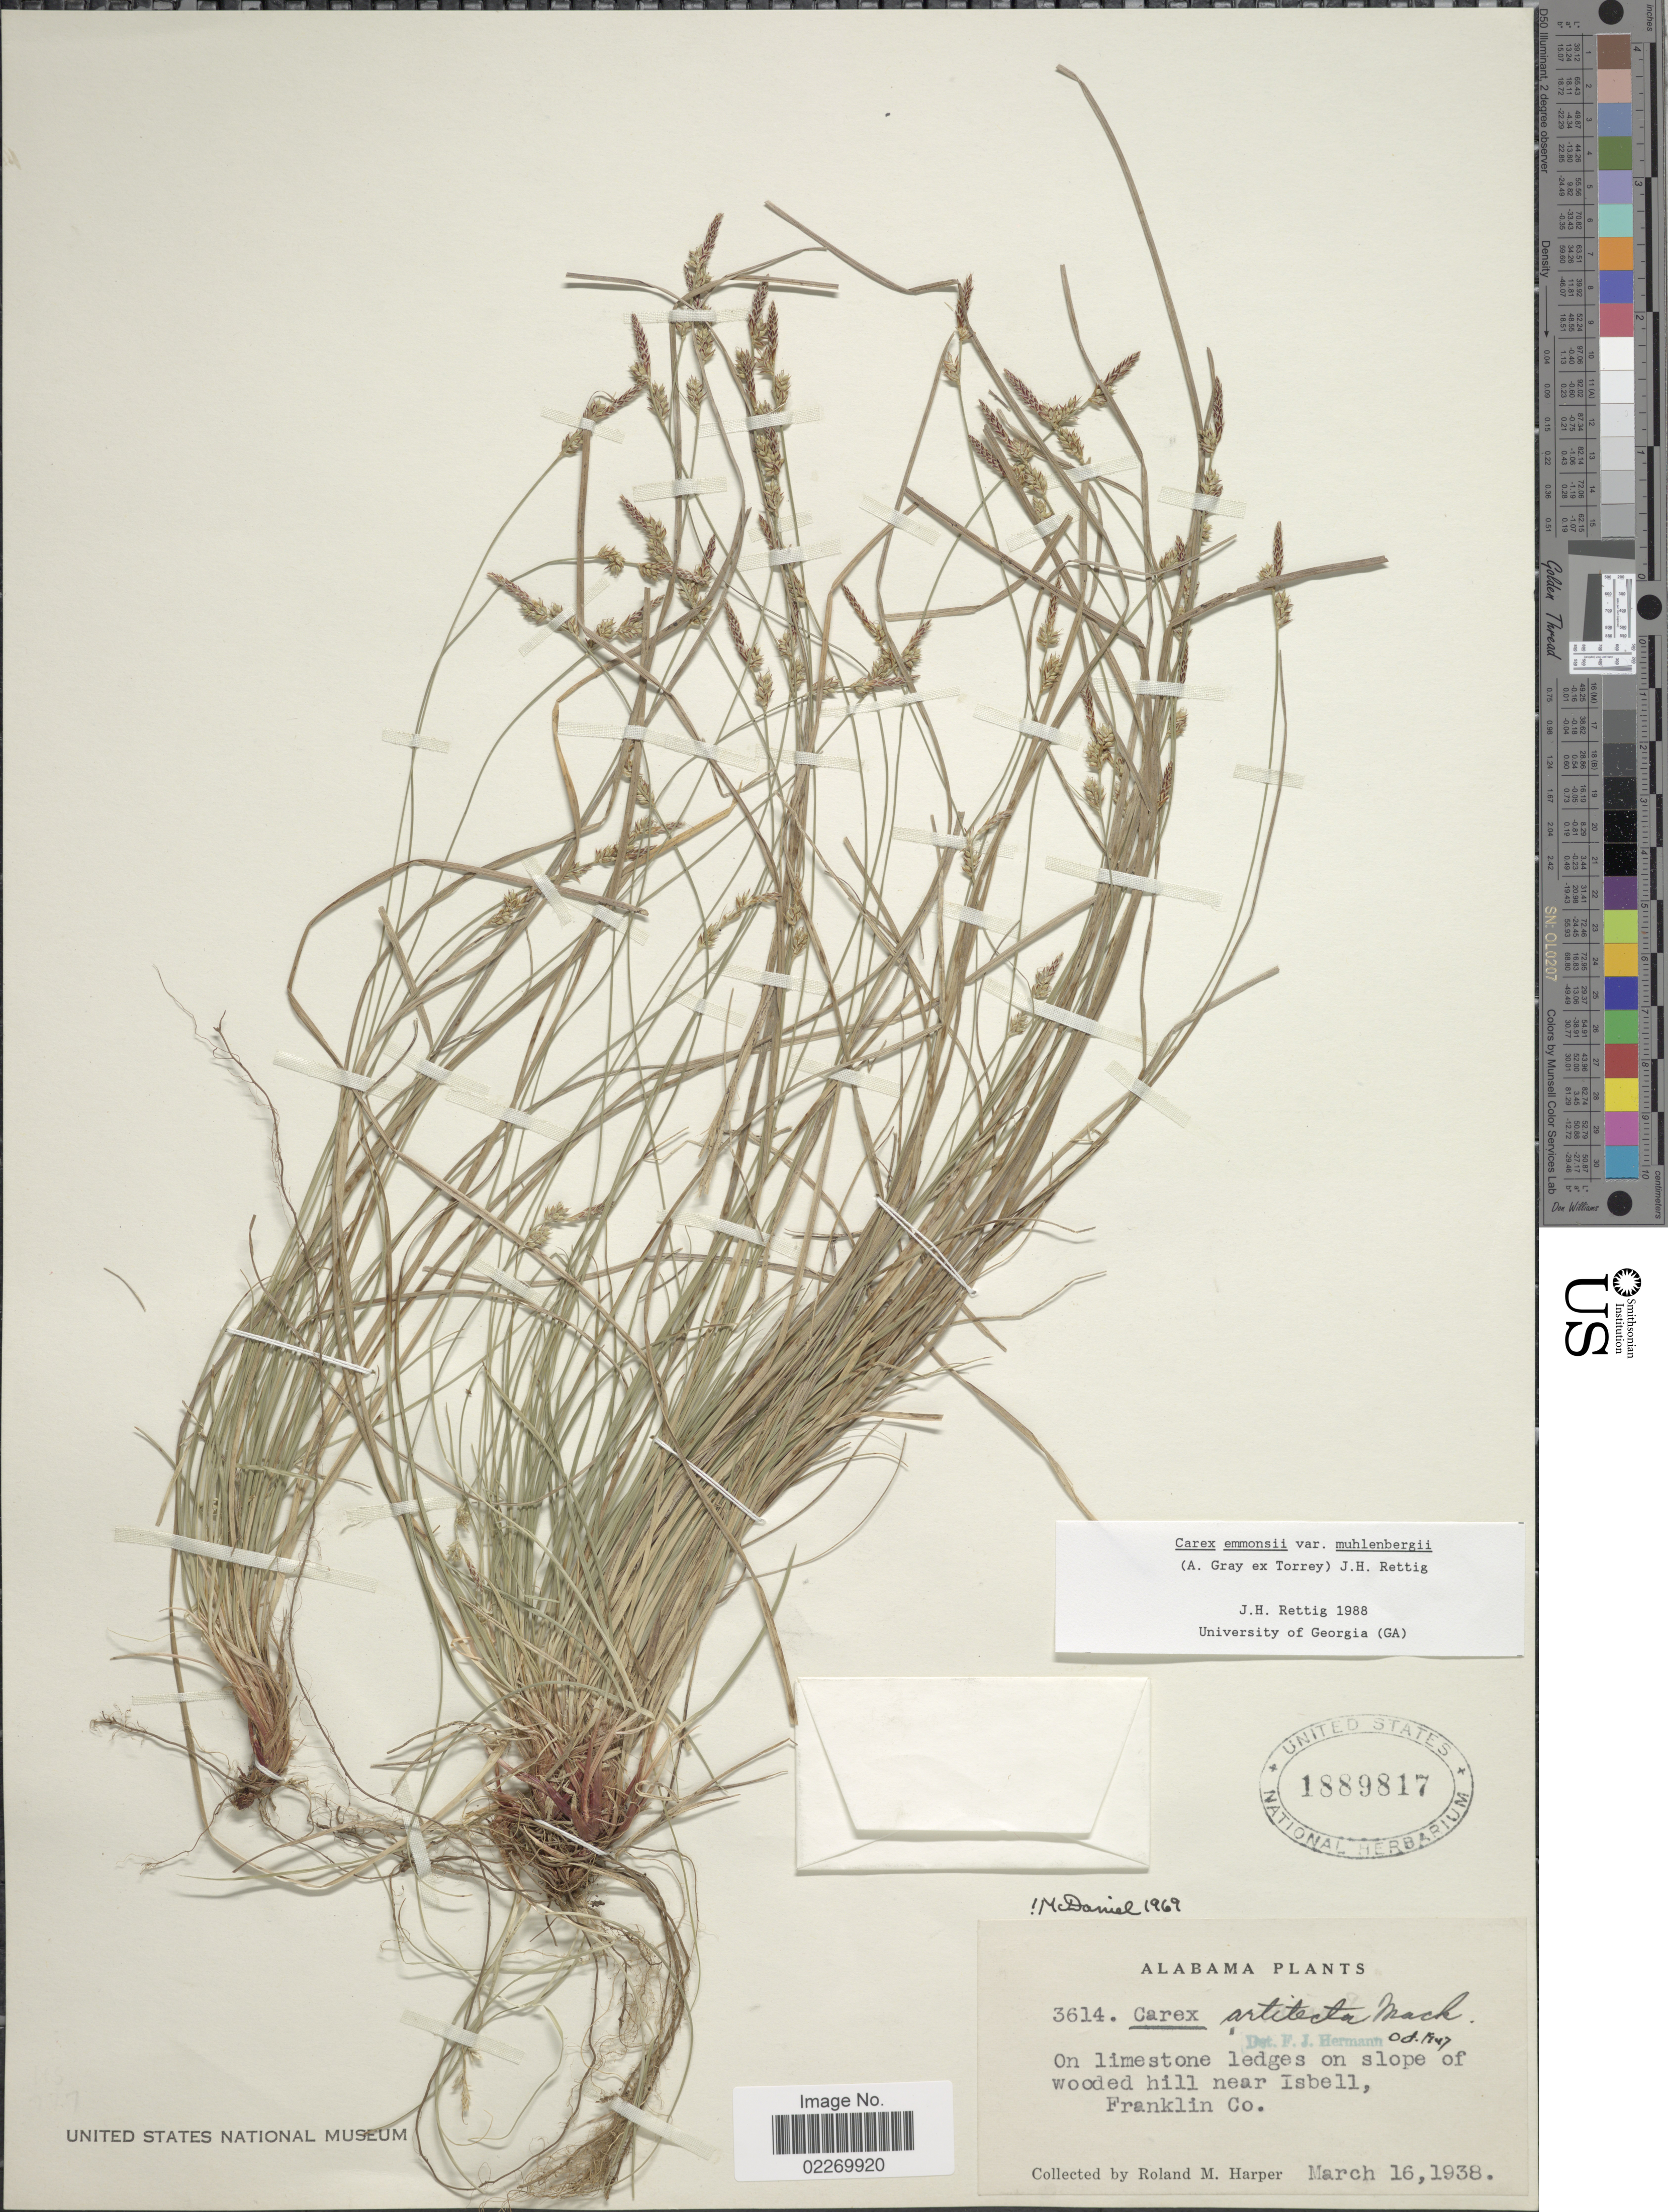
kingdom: Plantae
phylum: Tracheophyta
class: Liliopsida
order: Poales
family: Cyperaceae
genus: Carex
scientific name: Carex albicans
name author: Willd. ex Spreng.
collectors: R. M. Harper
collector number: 3614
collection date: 1938-03-16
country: United States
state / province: Alabama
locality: On limestone ledges on slope of wooded hill near Isbell, Franklin Co.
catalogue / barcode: US 1889817